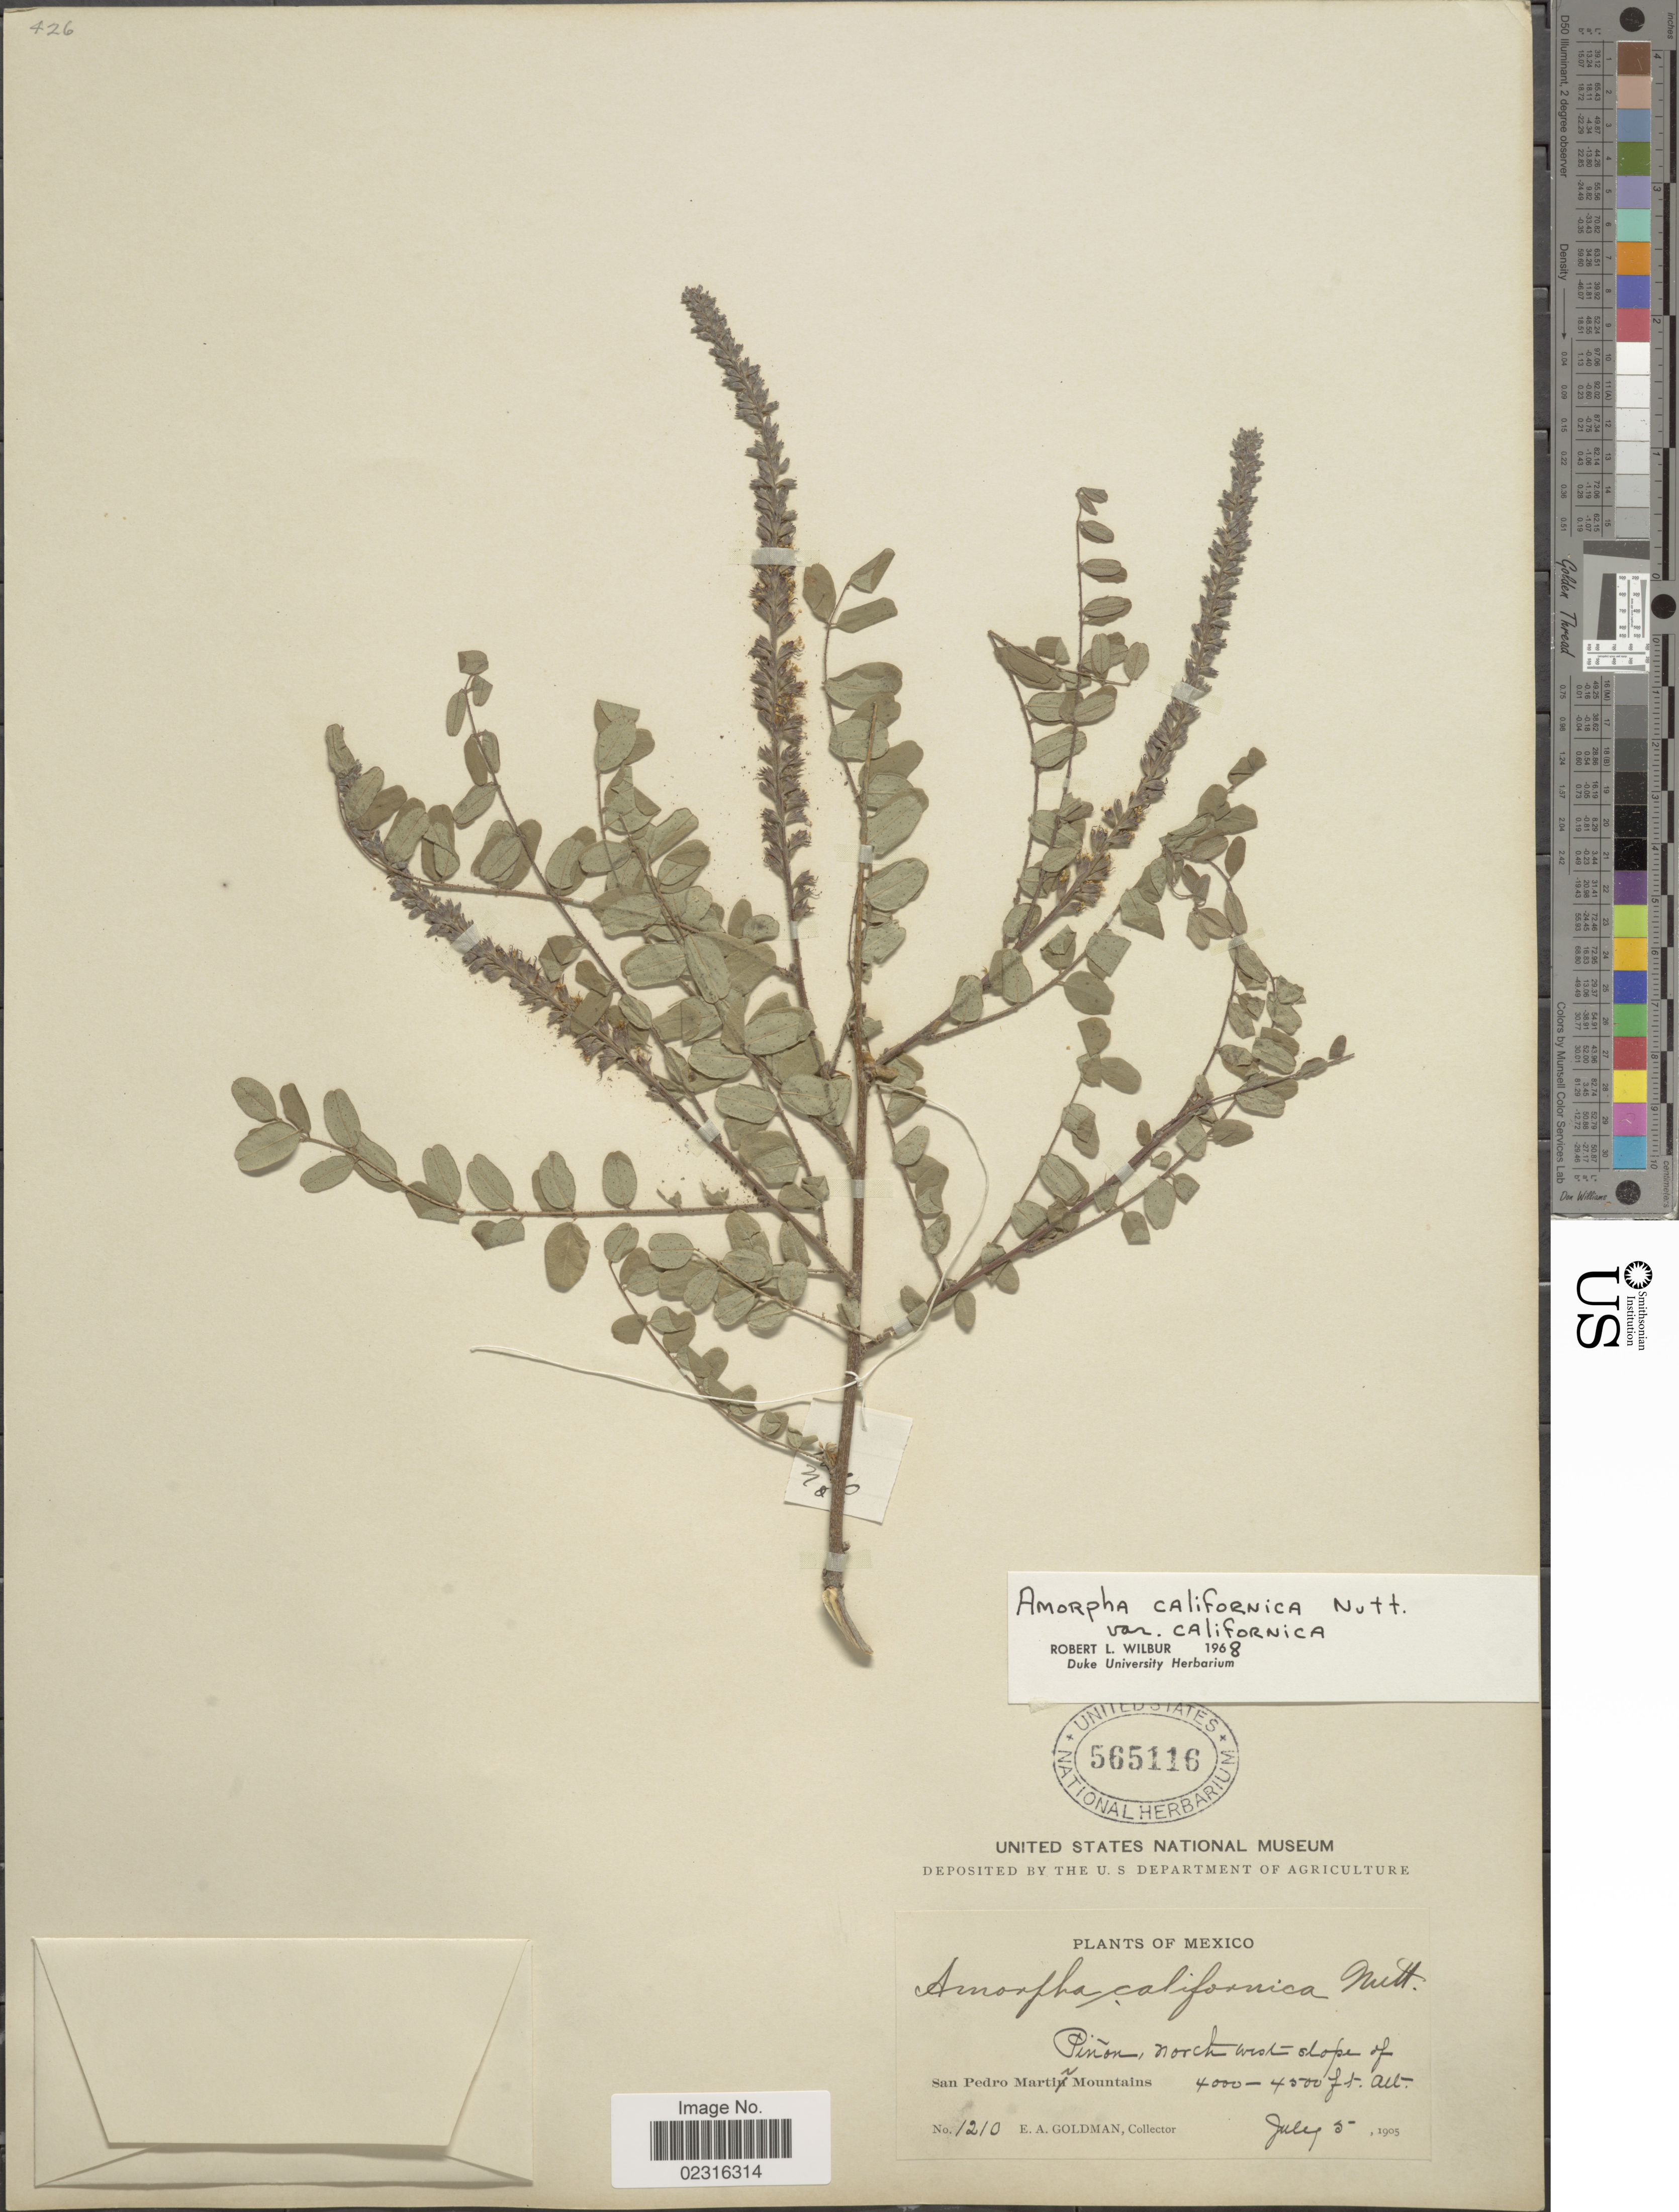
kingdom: Plantae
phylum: Tracheophyta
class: Magnoliopsida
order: Fabales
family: Fabaceae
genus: Amorpha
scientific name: Amorpha californica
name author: Nutt.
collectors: E. A. Goldman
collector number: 1210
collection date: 1905-07-05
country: Mexico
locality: Pinon, north west slope of San Pedro Martir Mountains.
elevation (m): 1219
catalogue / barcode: US 565116